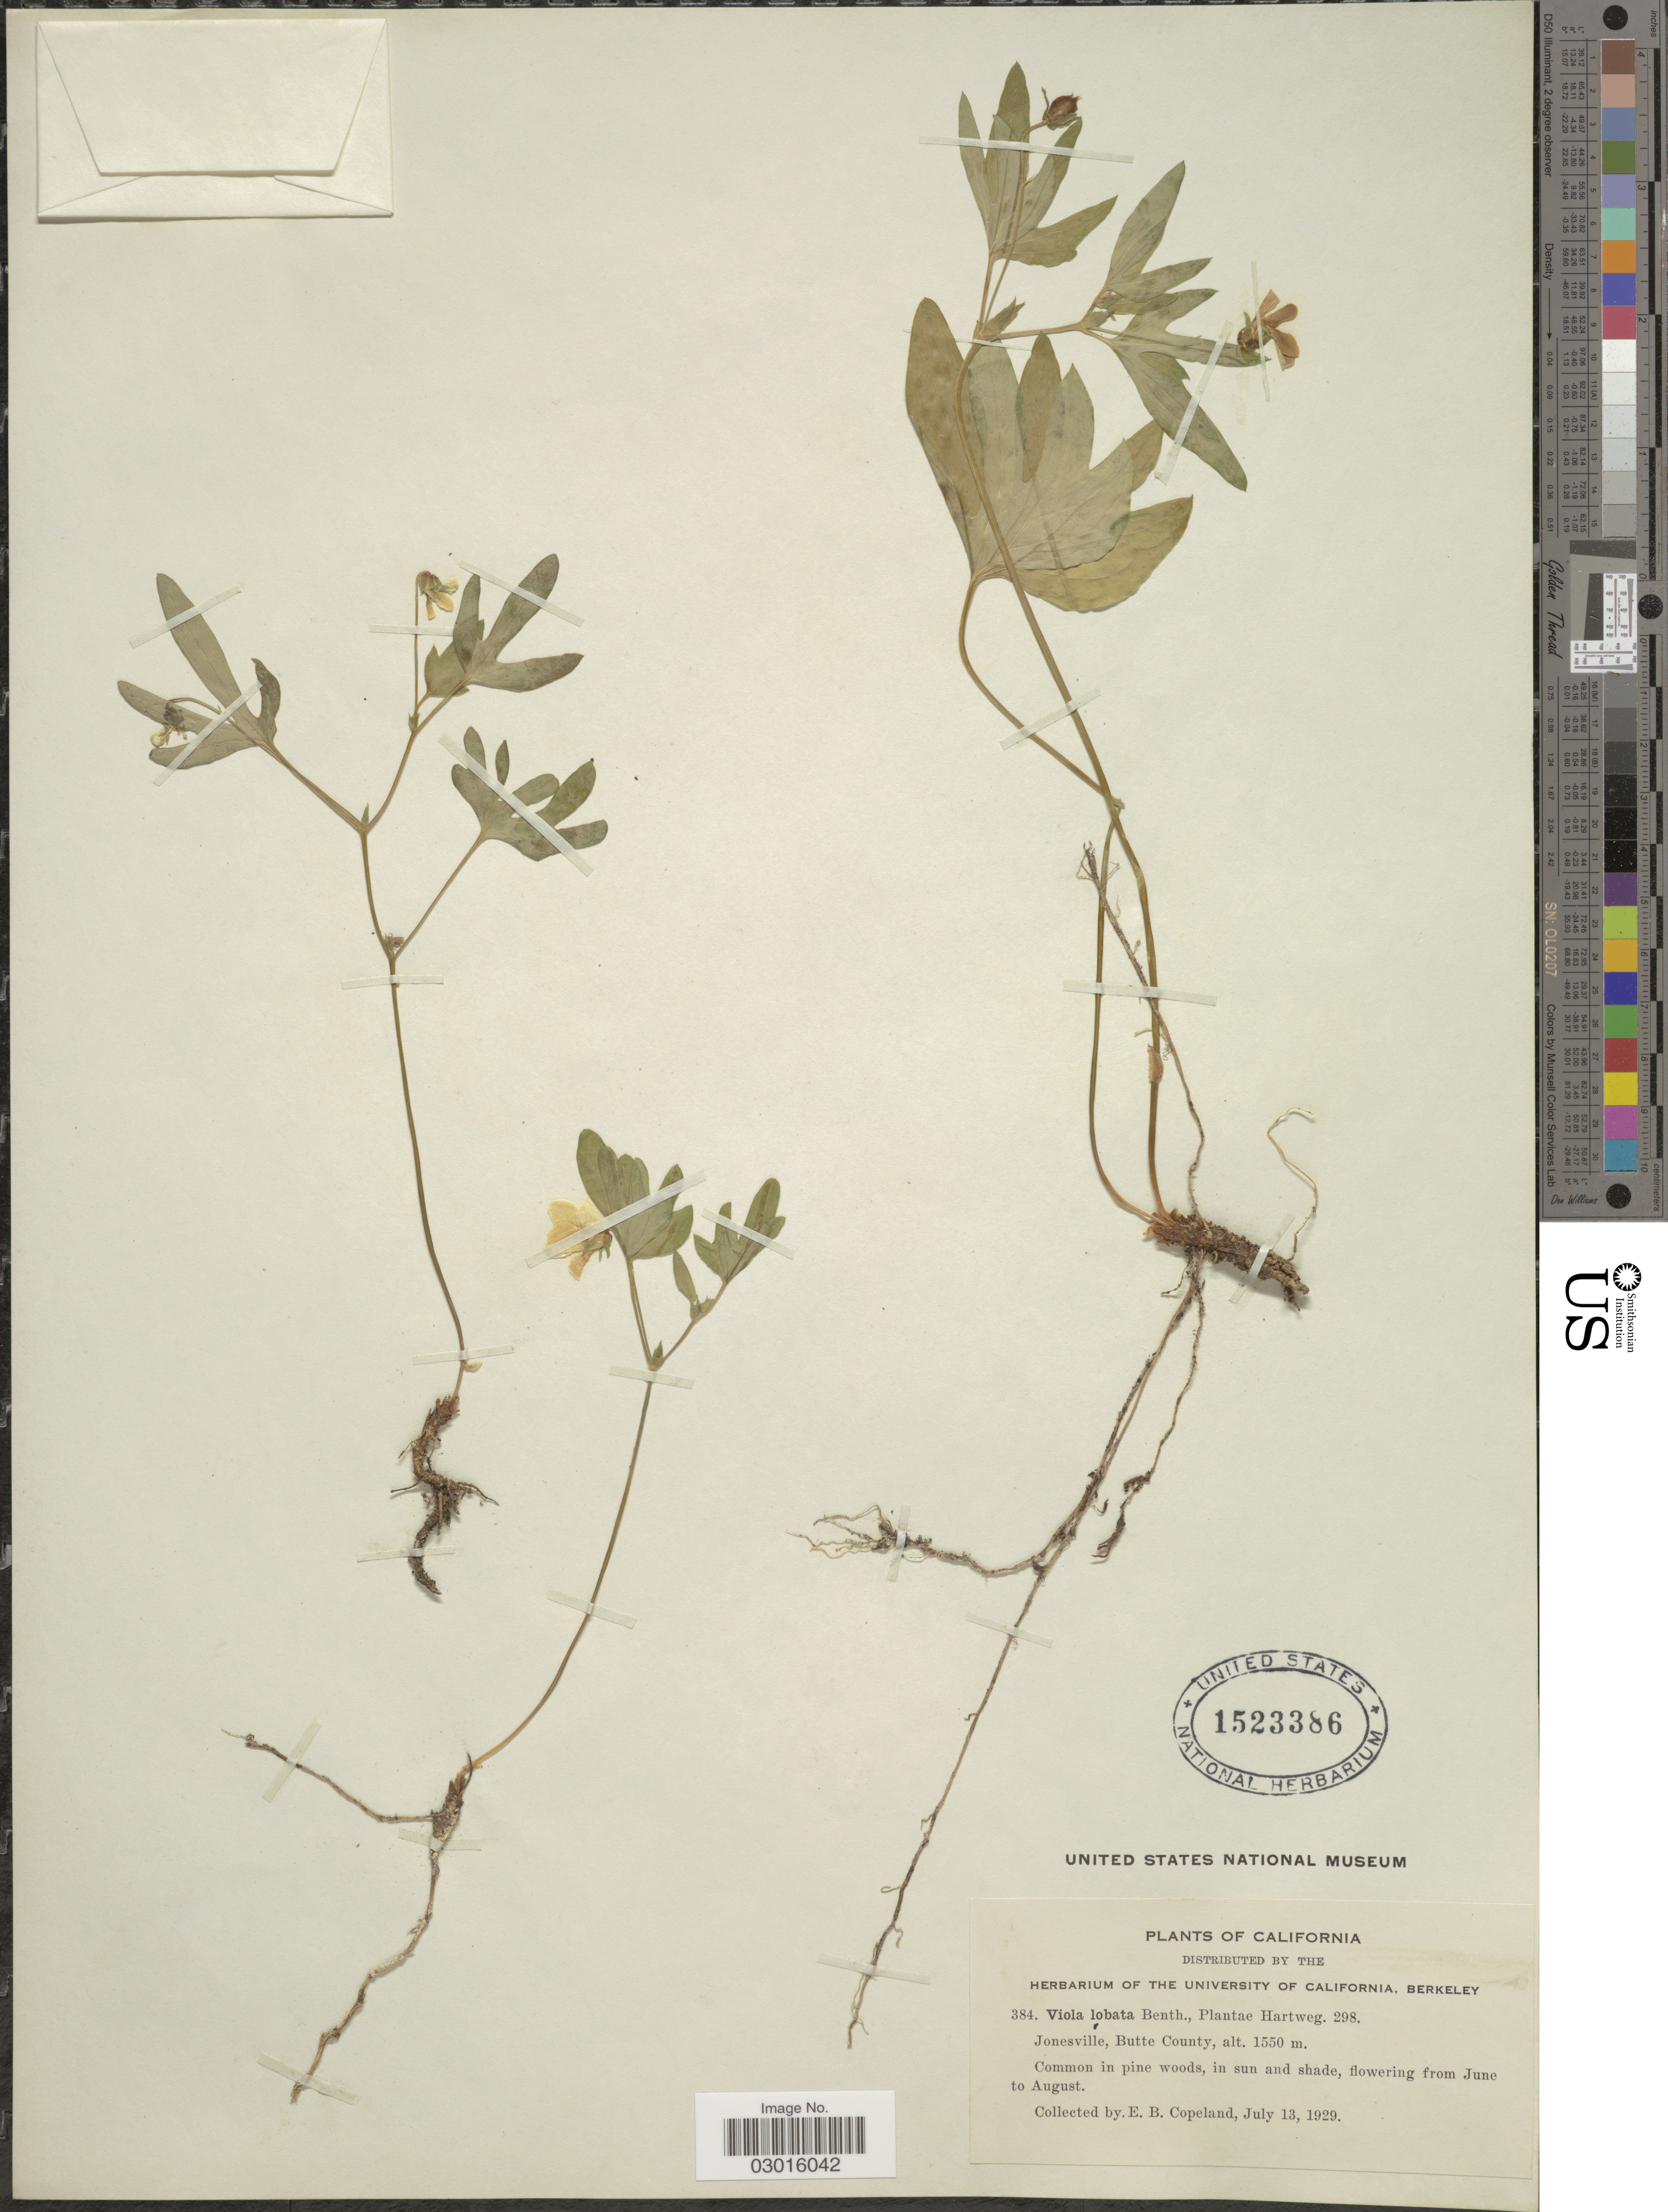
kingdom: Plantae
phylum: Tracheophyta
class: Magnoliopsida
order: Malpighiales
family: Violaceae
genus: Viola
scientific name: Viola lobata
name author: Benth.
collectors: E. B. Copeland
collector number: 384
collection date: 1929-07-13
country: United States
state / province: California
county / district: Butte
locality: Jonesville, Butte County.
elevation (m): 1550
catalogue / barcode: US 1523386